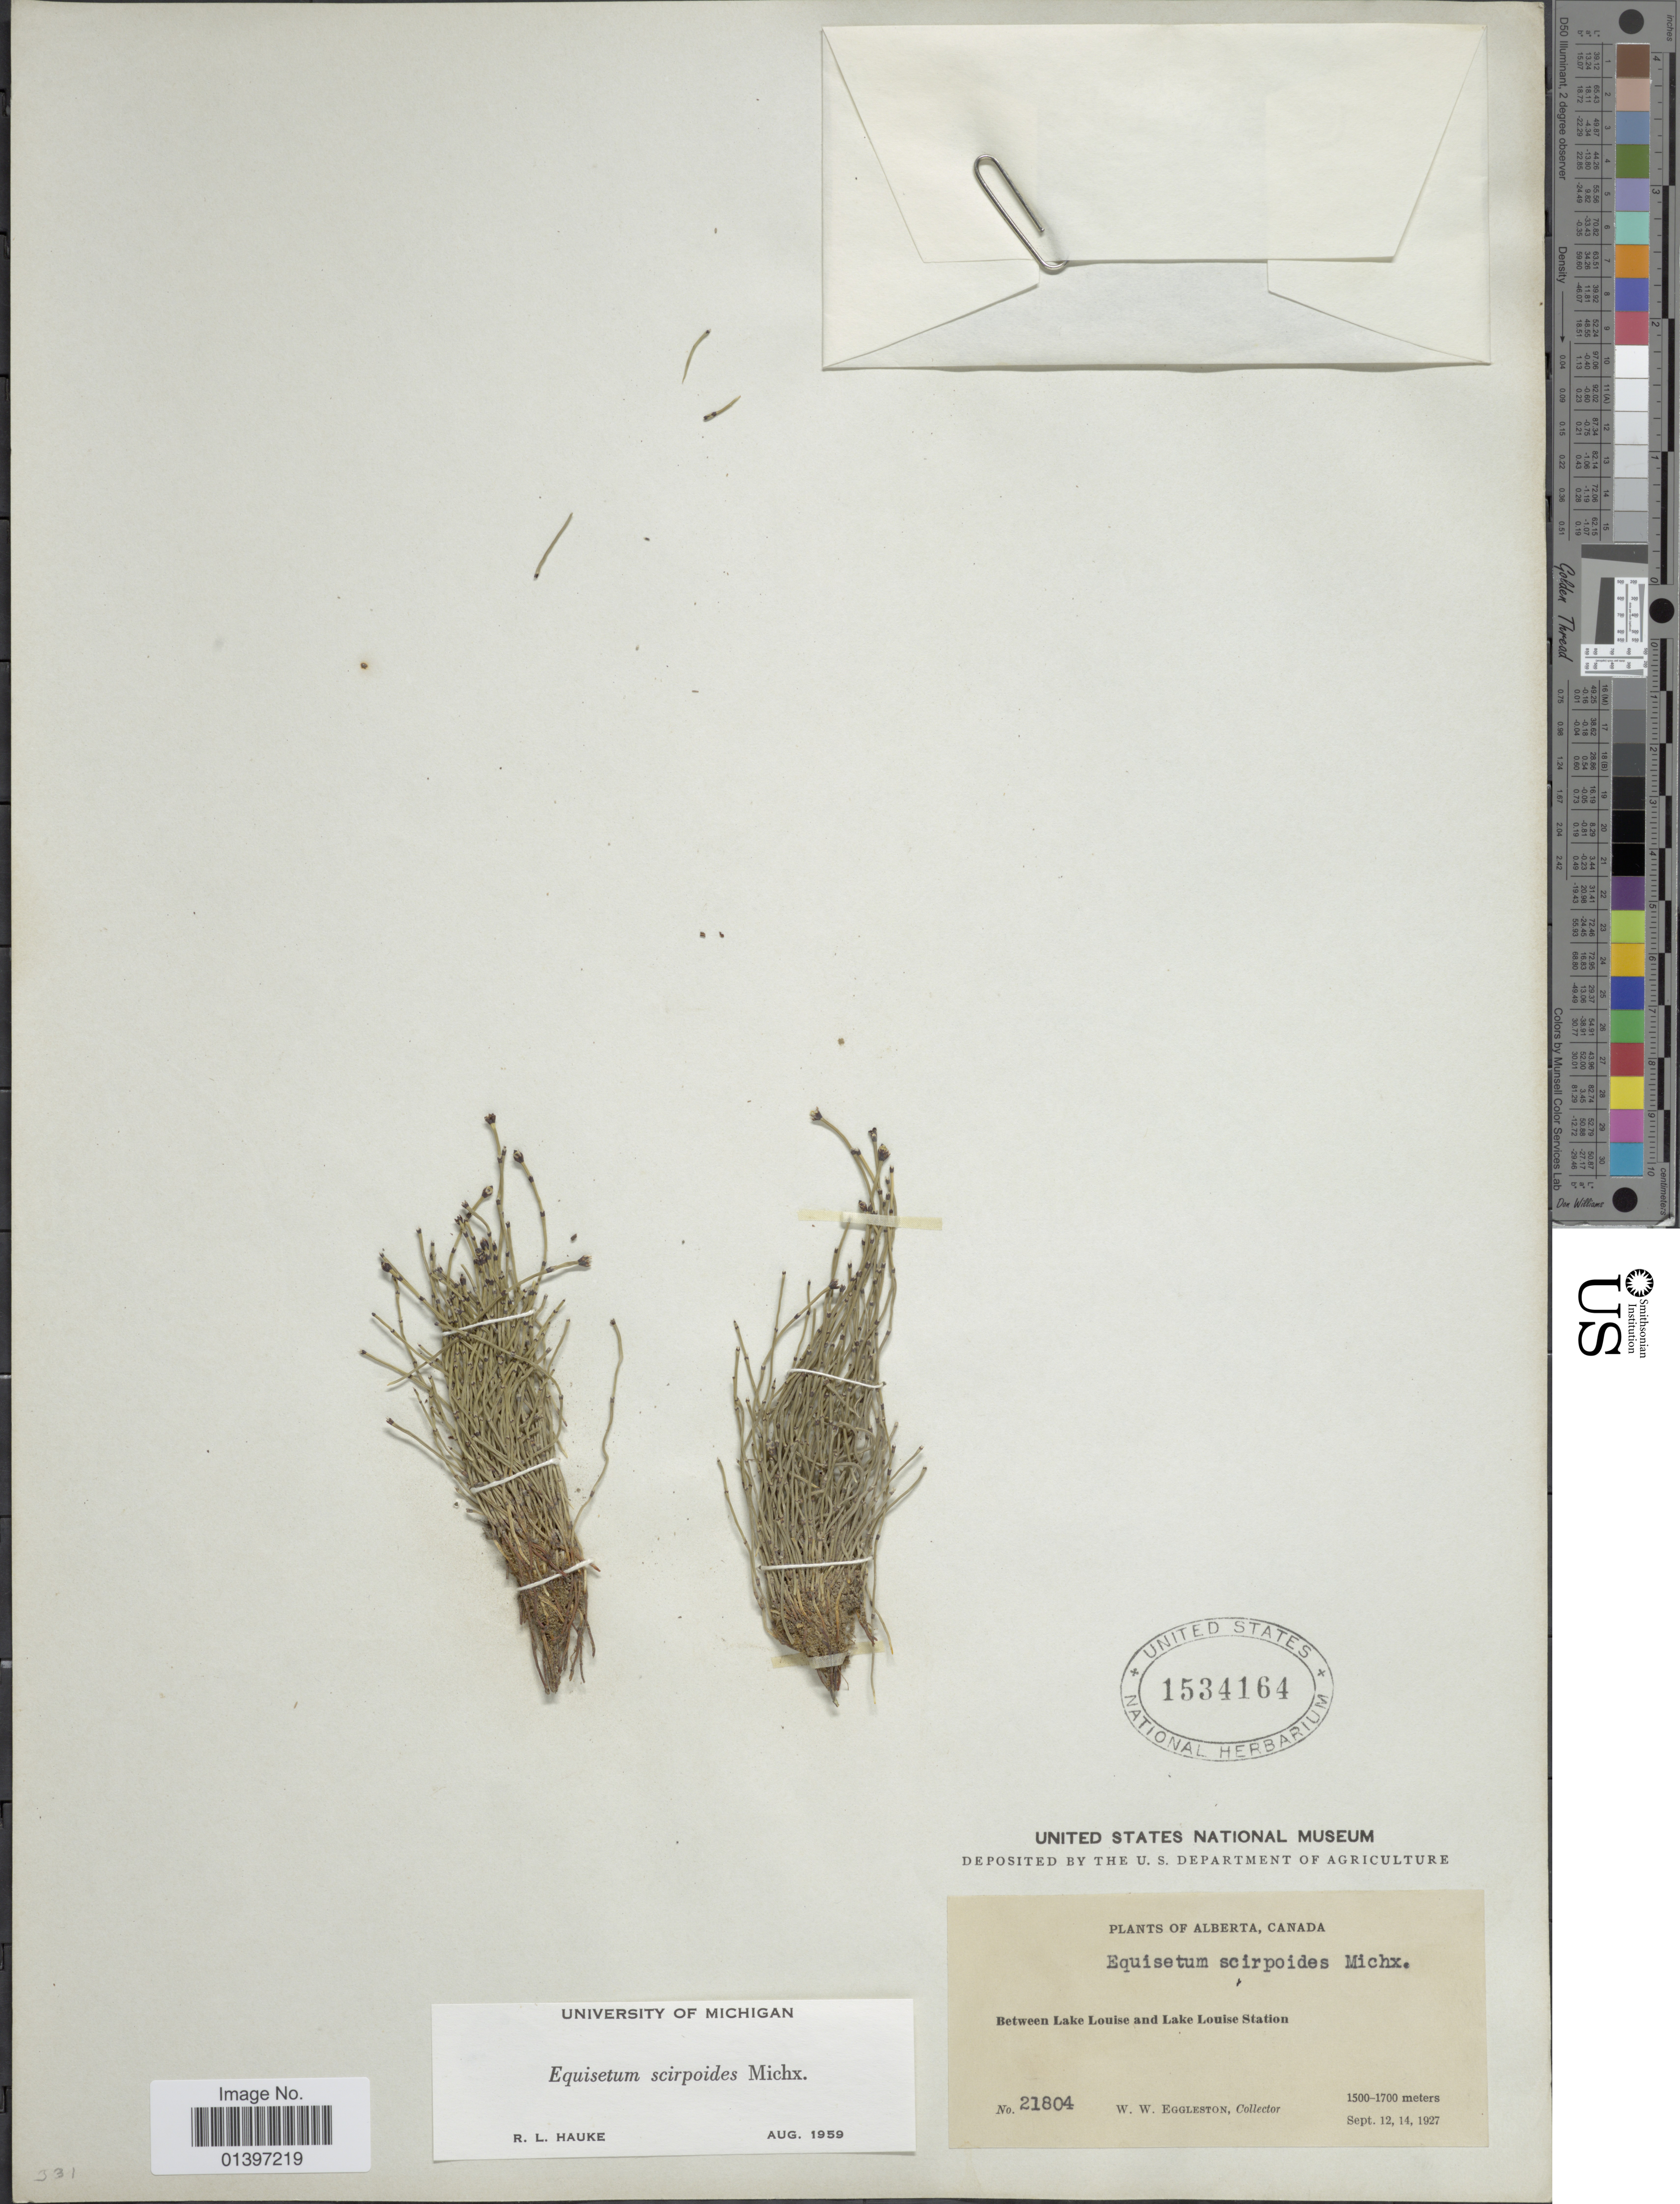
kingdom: Plantae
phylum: Tracheophyta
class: Polypodiopsida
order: Equisetales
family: Equisetaceae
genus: Equisetum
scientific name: Equisetum scirpoides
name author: Michx.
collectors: W. W. Eggleston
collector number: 21804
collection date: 1927-09-12/1927-09-14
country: Canada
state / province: Alberta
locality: Between Lake Louise and Lake Louise Station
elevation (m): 1500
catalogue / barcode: US 1534164